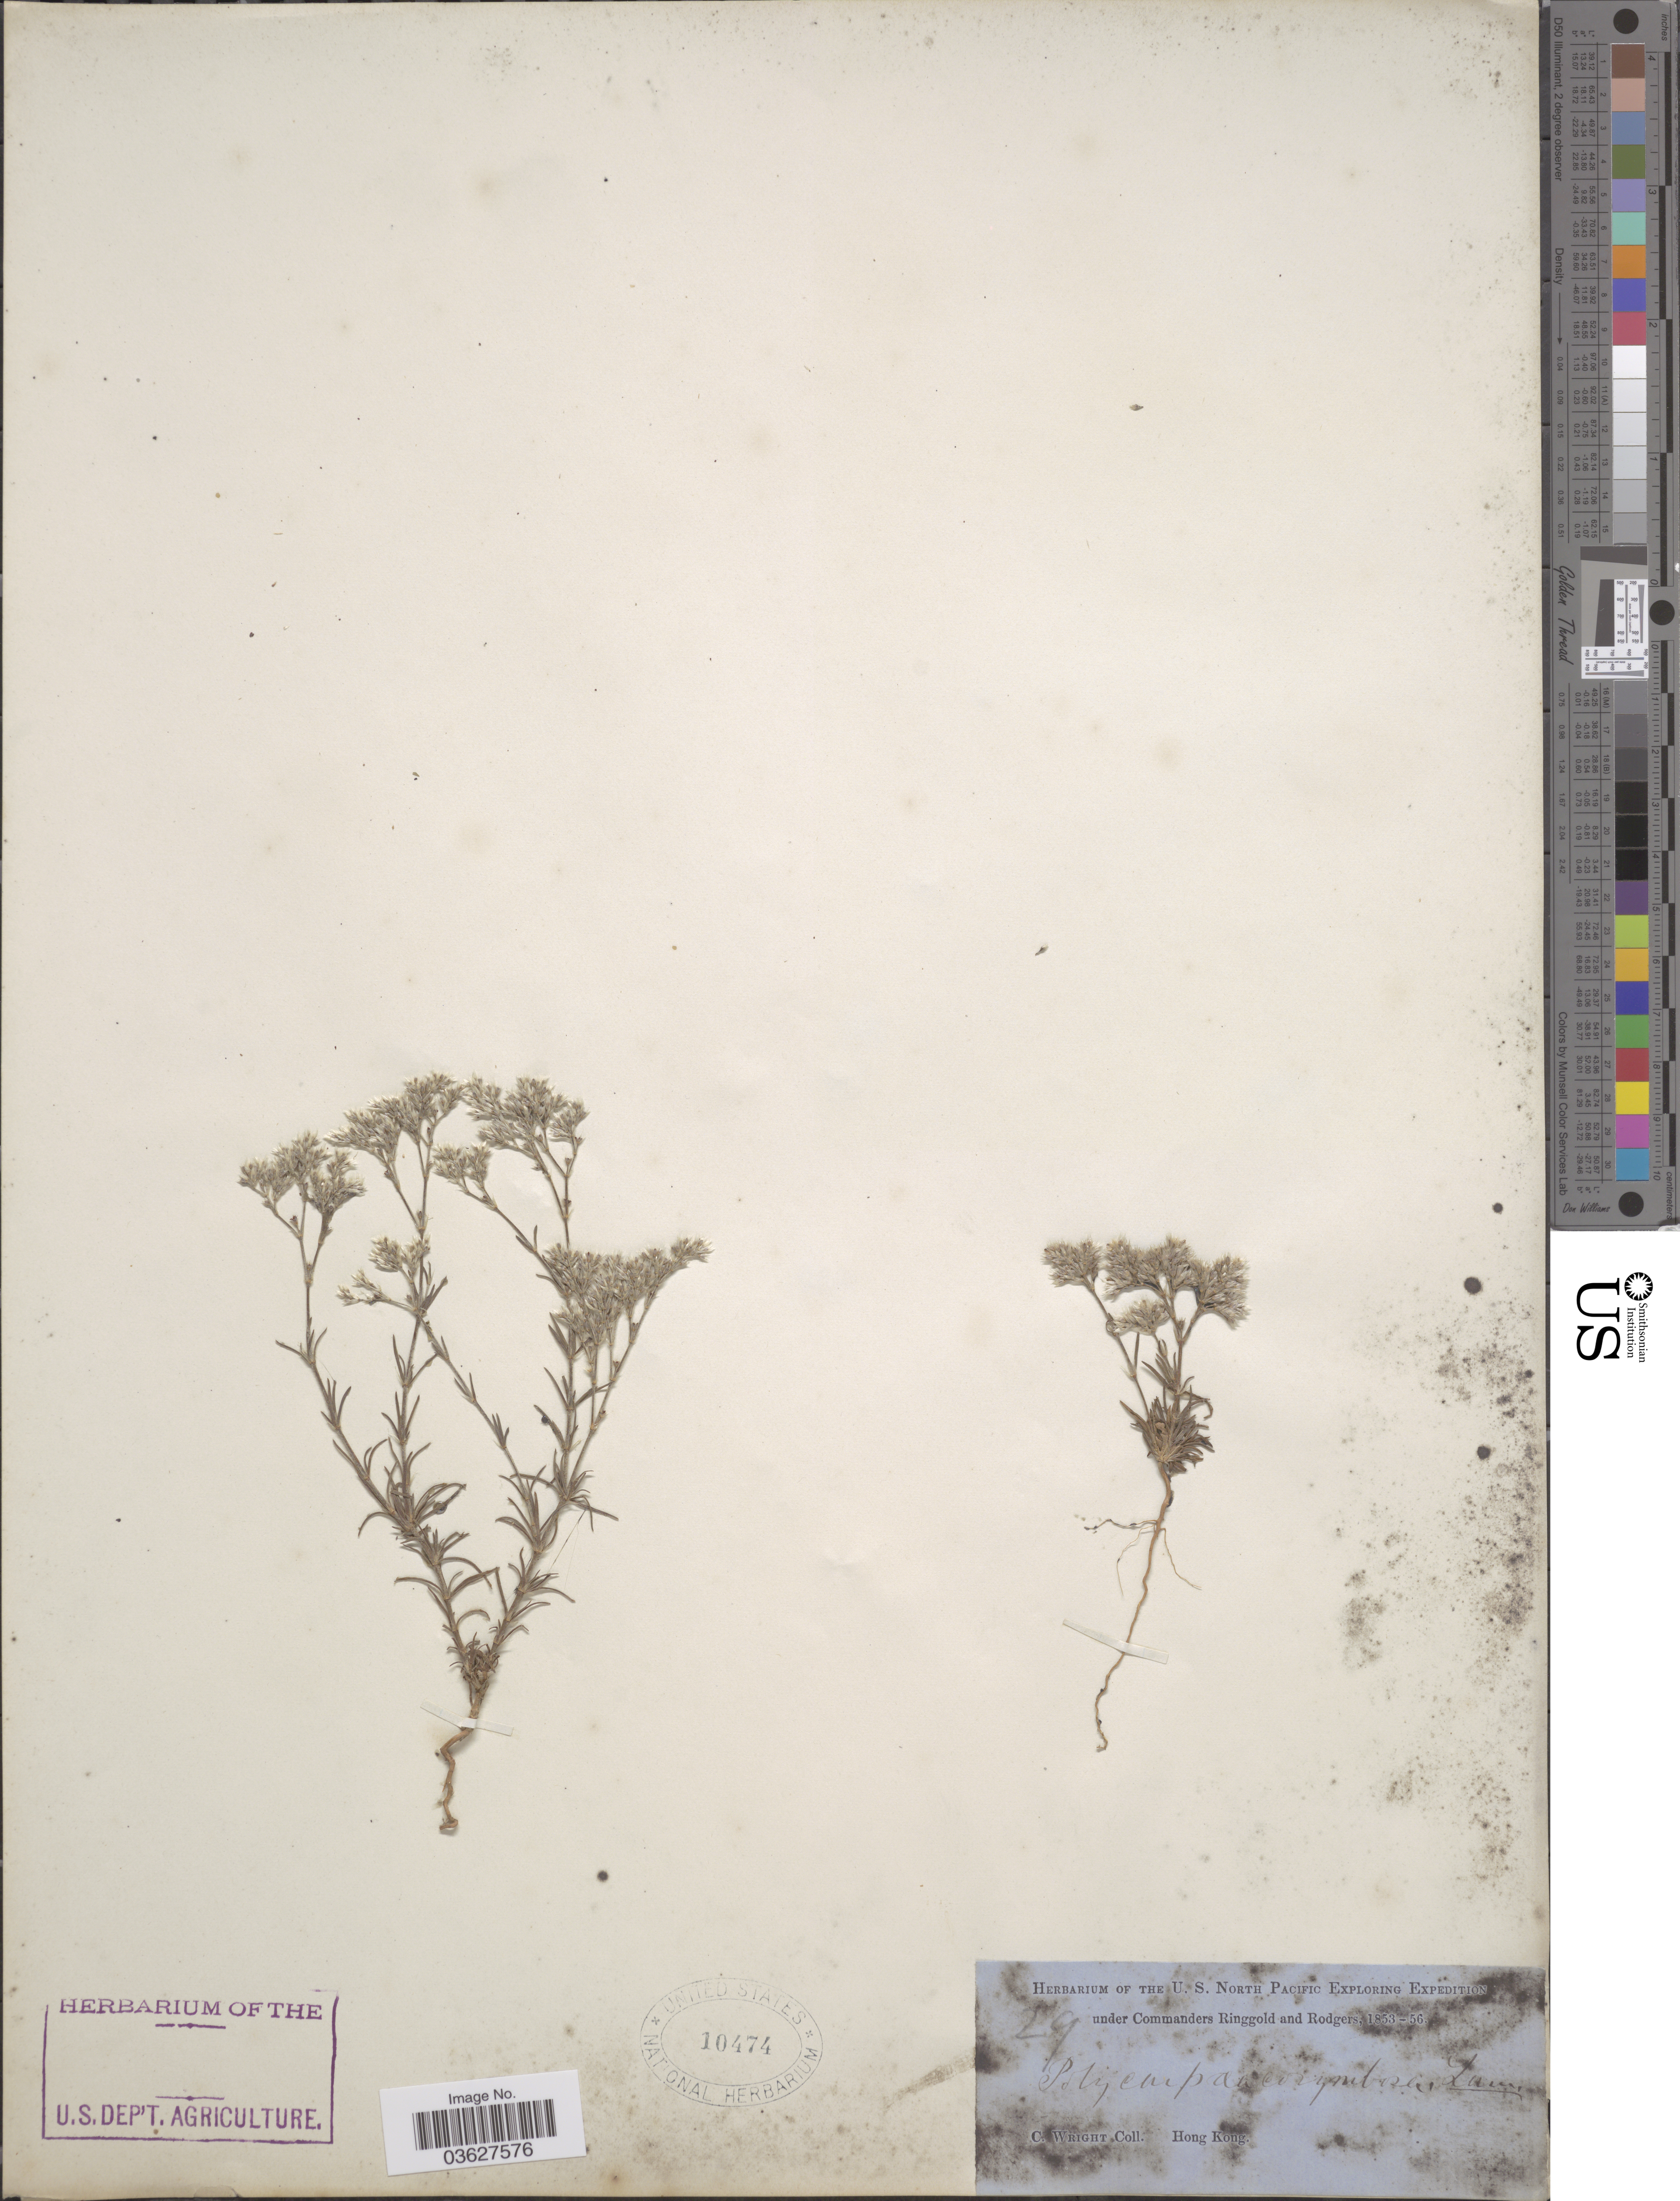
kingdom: Plantae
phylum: Tracheophyta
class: Magnoliopsida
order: Caryophyllales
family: Caryophyllaceae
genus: Polycarpaea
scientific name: Polycarpaea corymbosa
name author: (L.) Lam.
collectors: C. Wright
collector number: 29?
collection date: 1853/1856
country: China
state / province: Hong Kong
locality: Hong Kong.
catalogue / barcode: US 10474